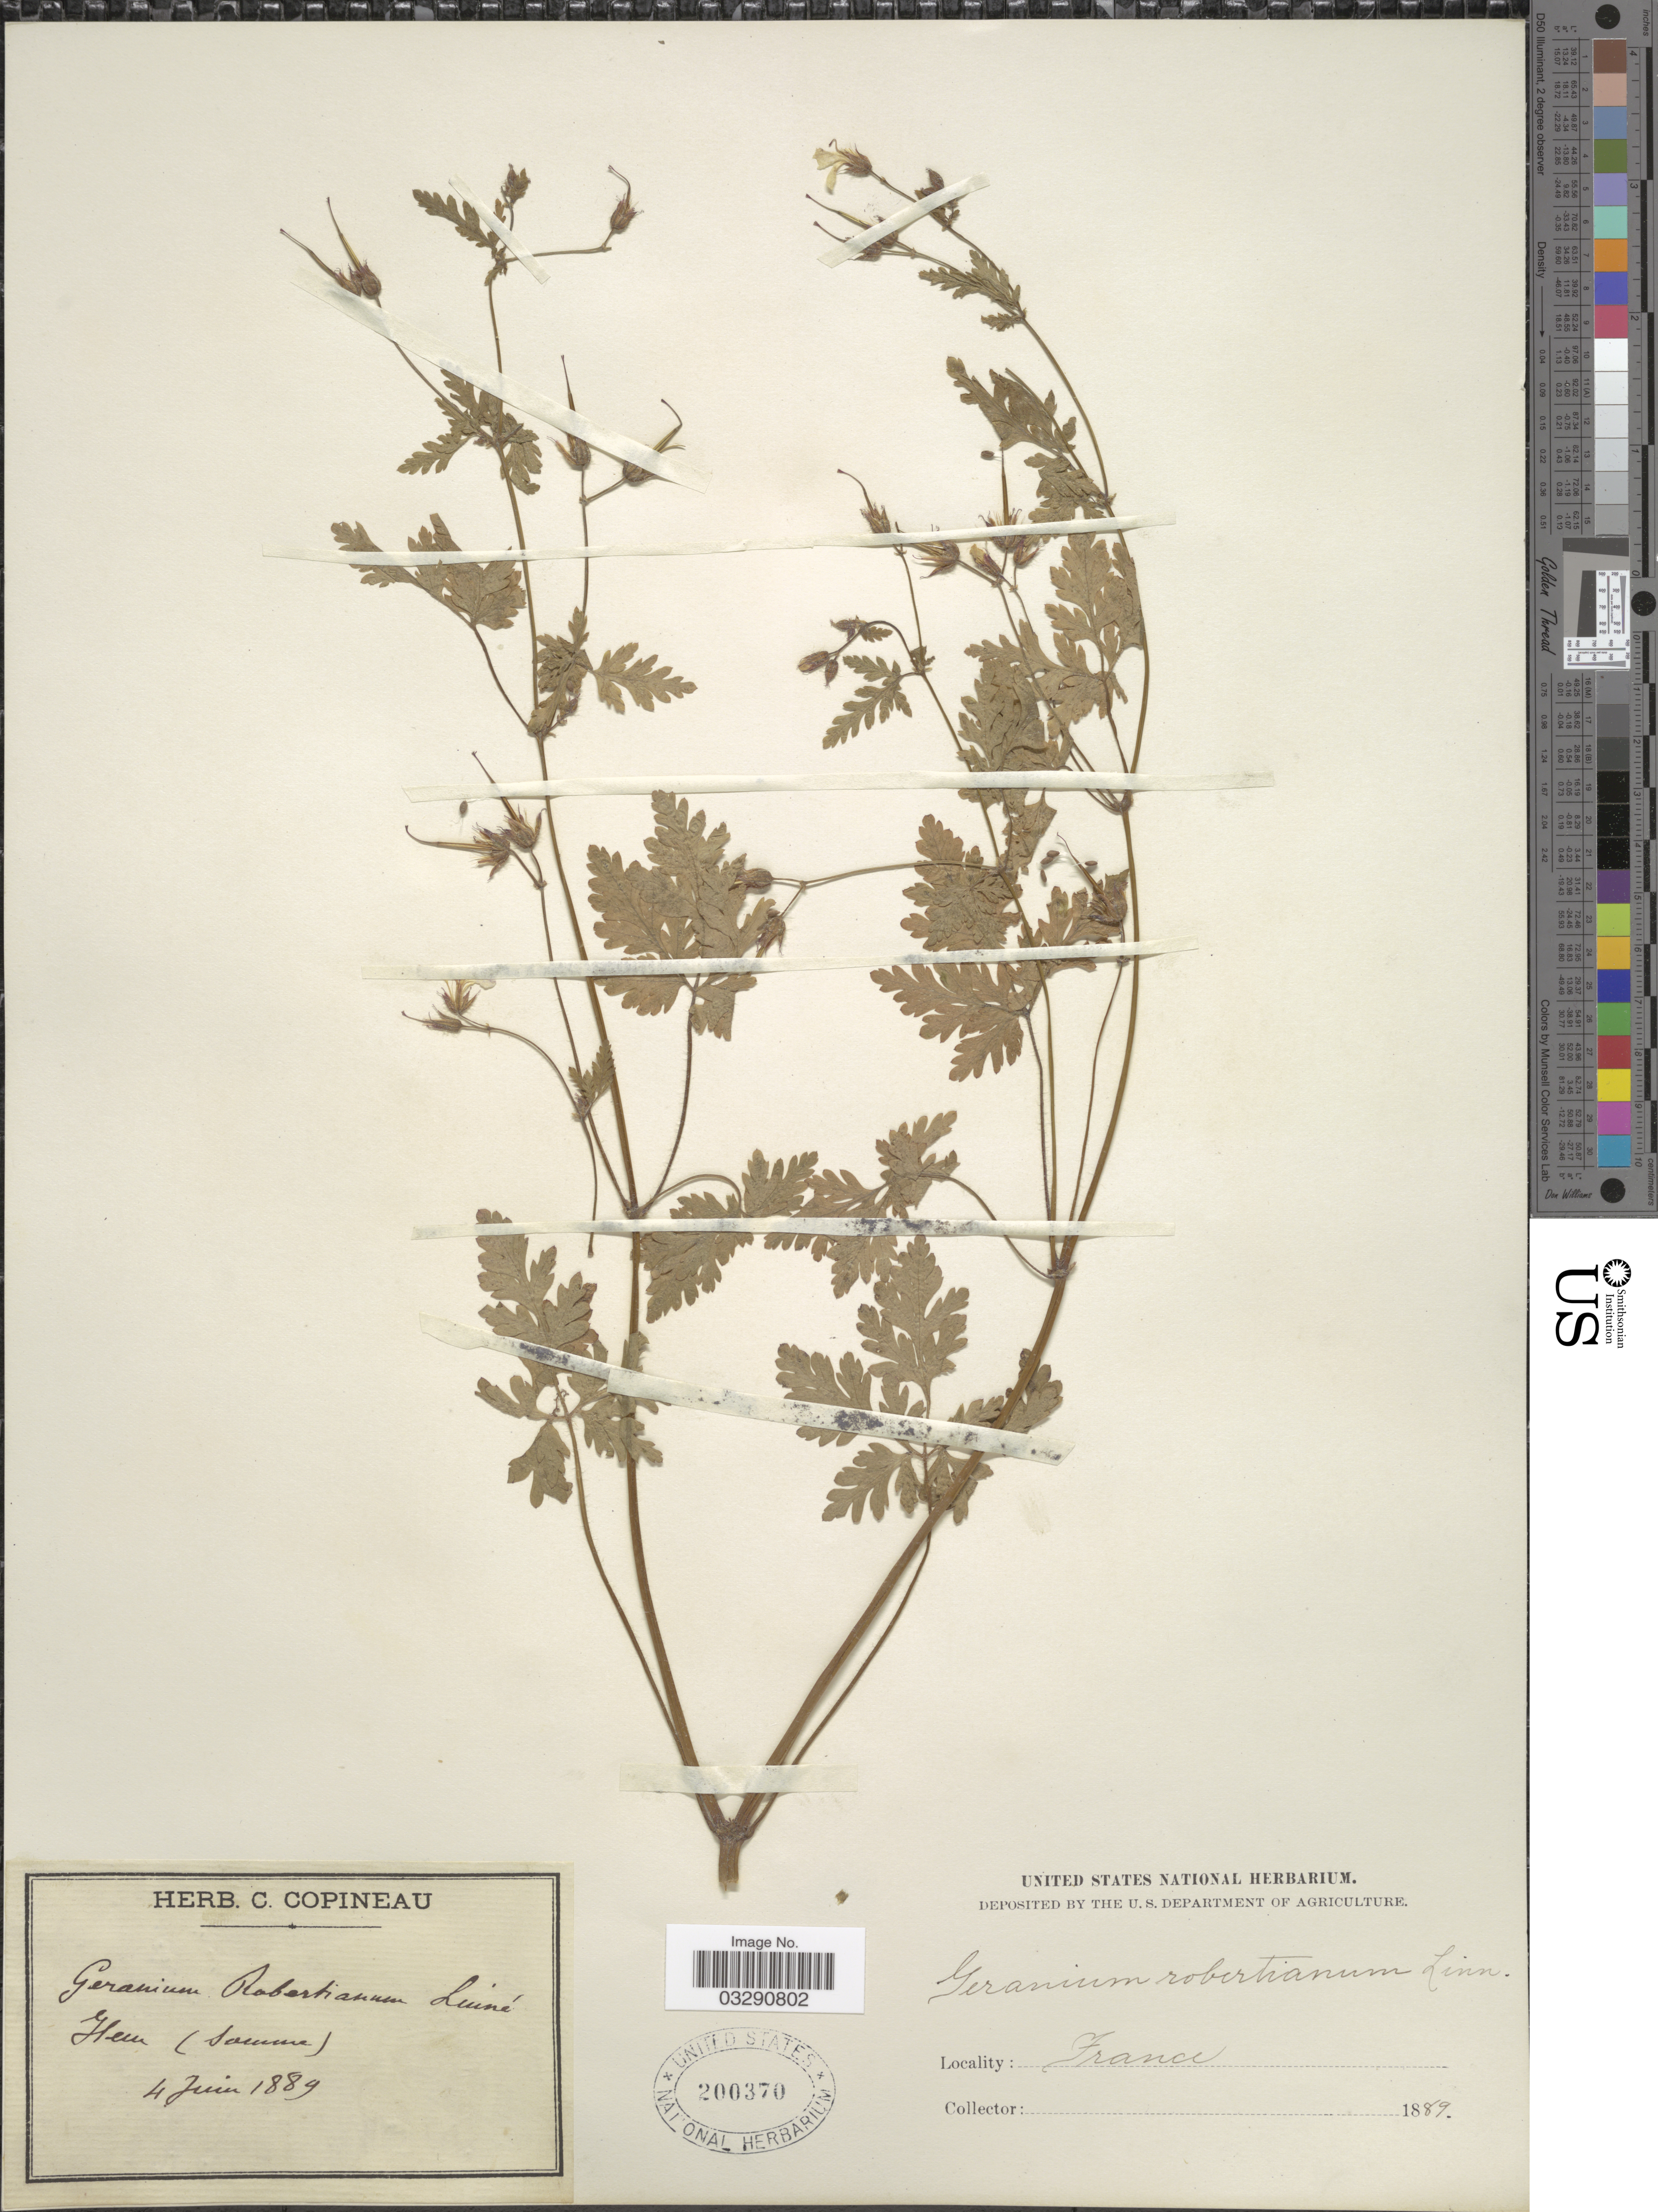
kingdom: Plantae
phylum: Tracheophyta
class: Magnoliopsida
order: Geraniales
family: Geraniaceae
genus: Geranium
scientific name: Geranium robertianum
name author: L.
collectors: ex herb. C. Copineau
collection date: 1889-06-04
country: France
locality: Hem (Somme).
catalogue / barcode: US 200370